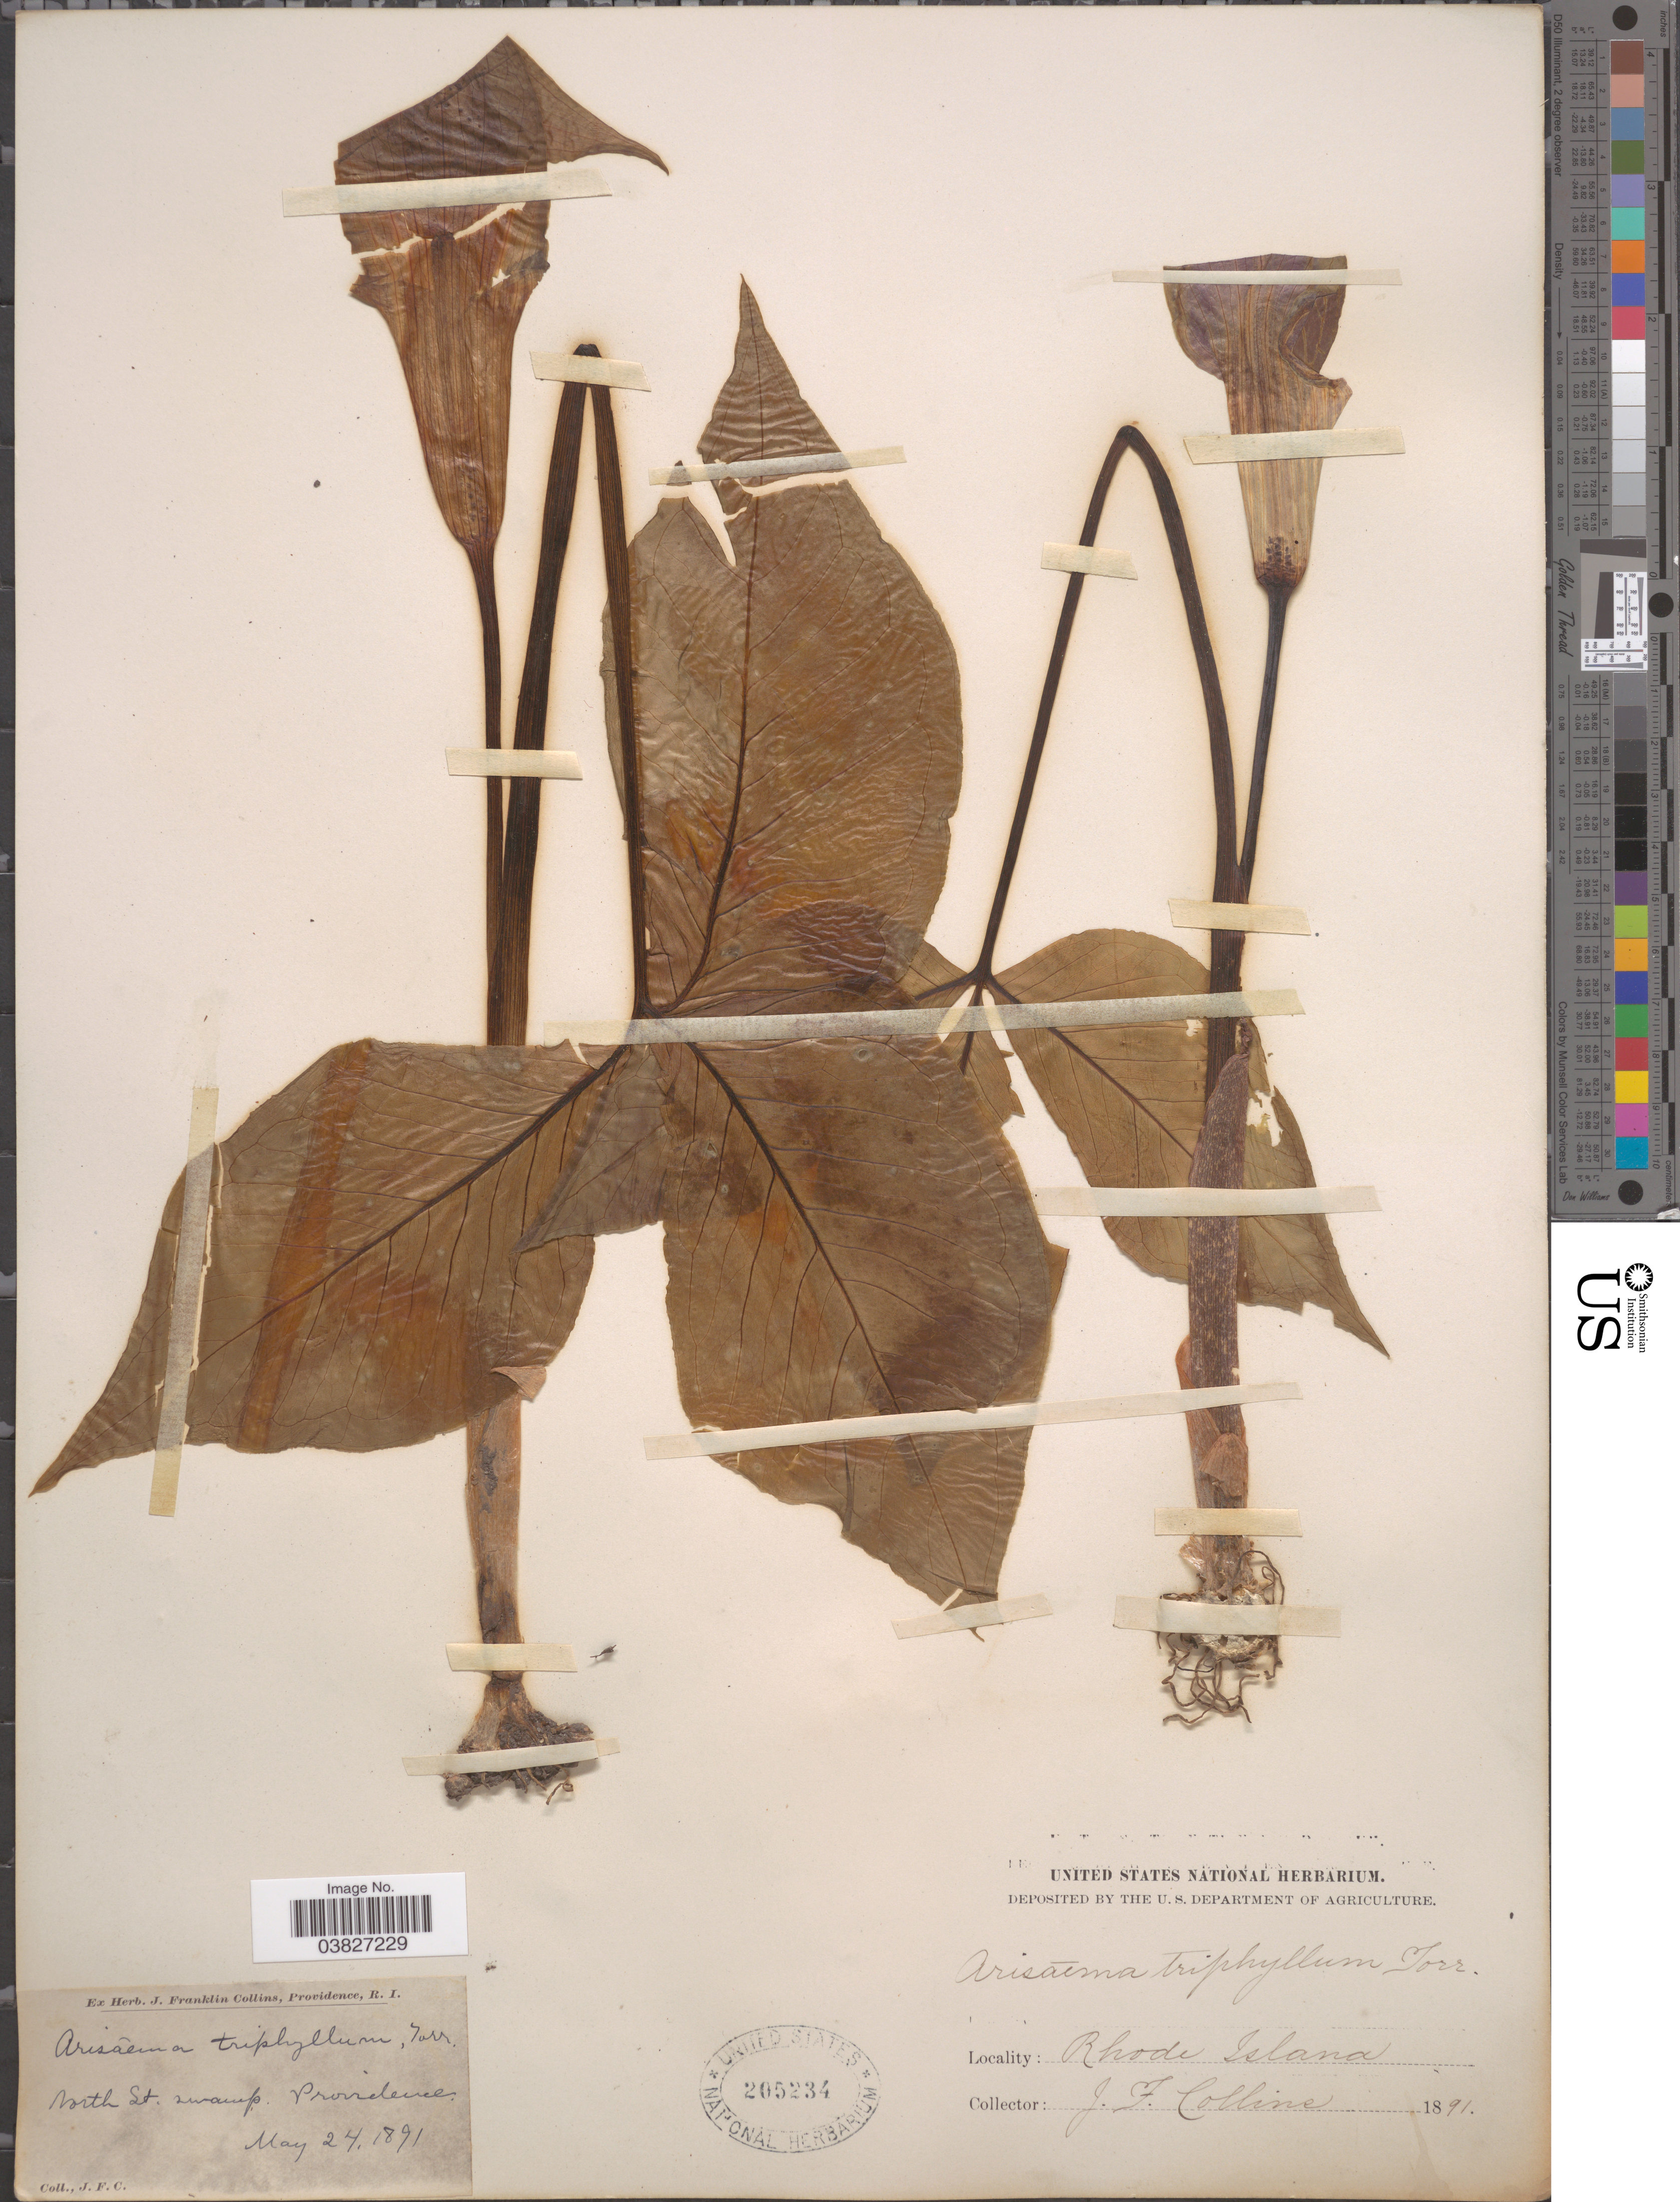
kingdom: Plantae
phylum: Tracheophyta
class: Liliopsida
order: Alismatales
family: Araceae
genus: Arisaema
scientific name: Arisaema triphyllum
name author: (L.) Schott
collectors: J. Collins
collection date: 1891-05-24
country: United States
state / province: Rhode Island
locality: North St. swamp Providence.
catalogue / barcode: US 205234